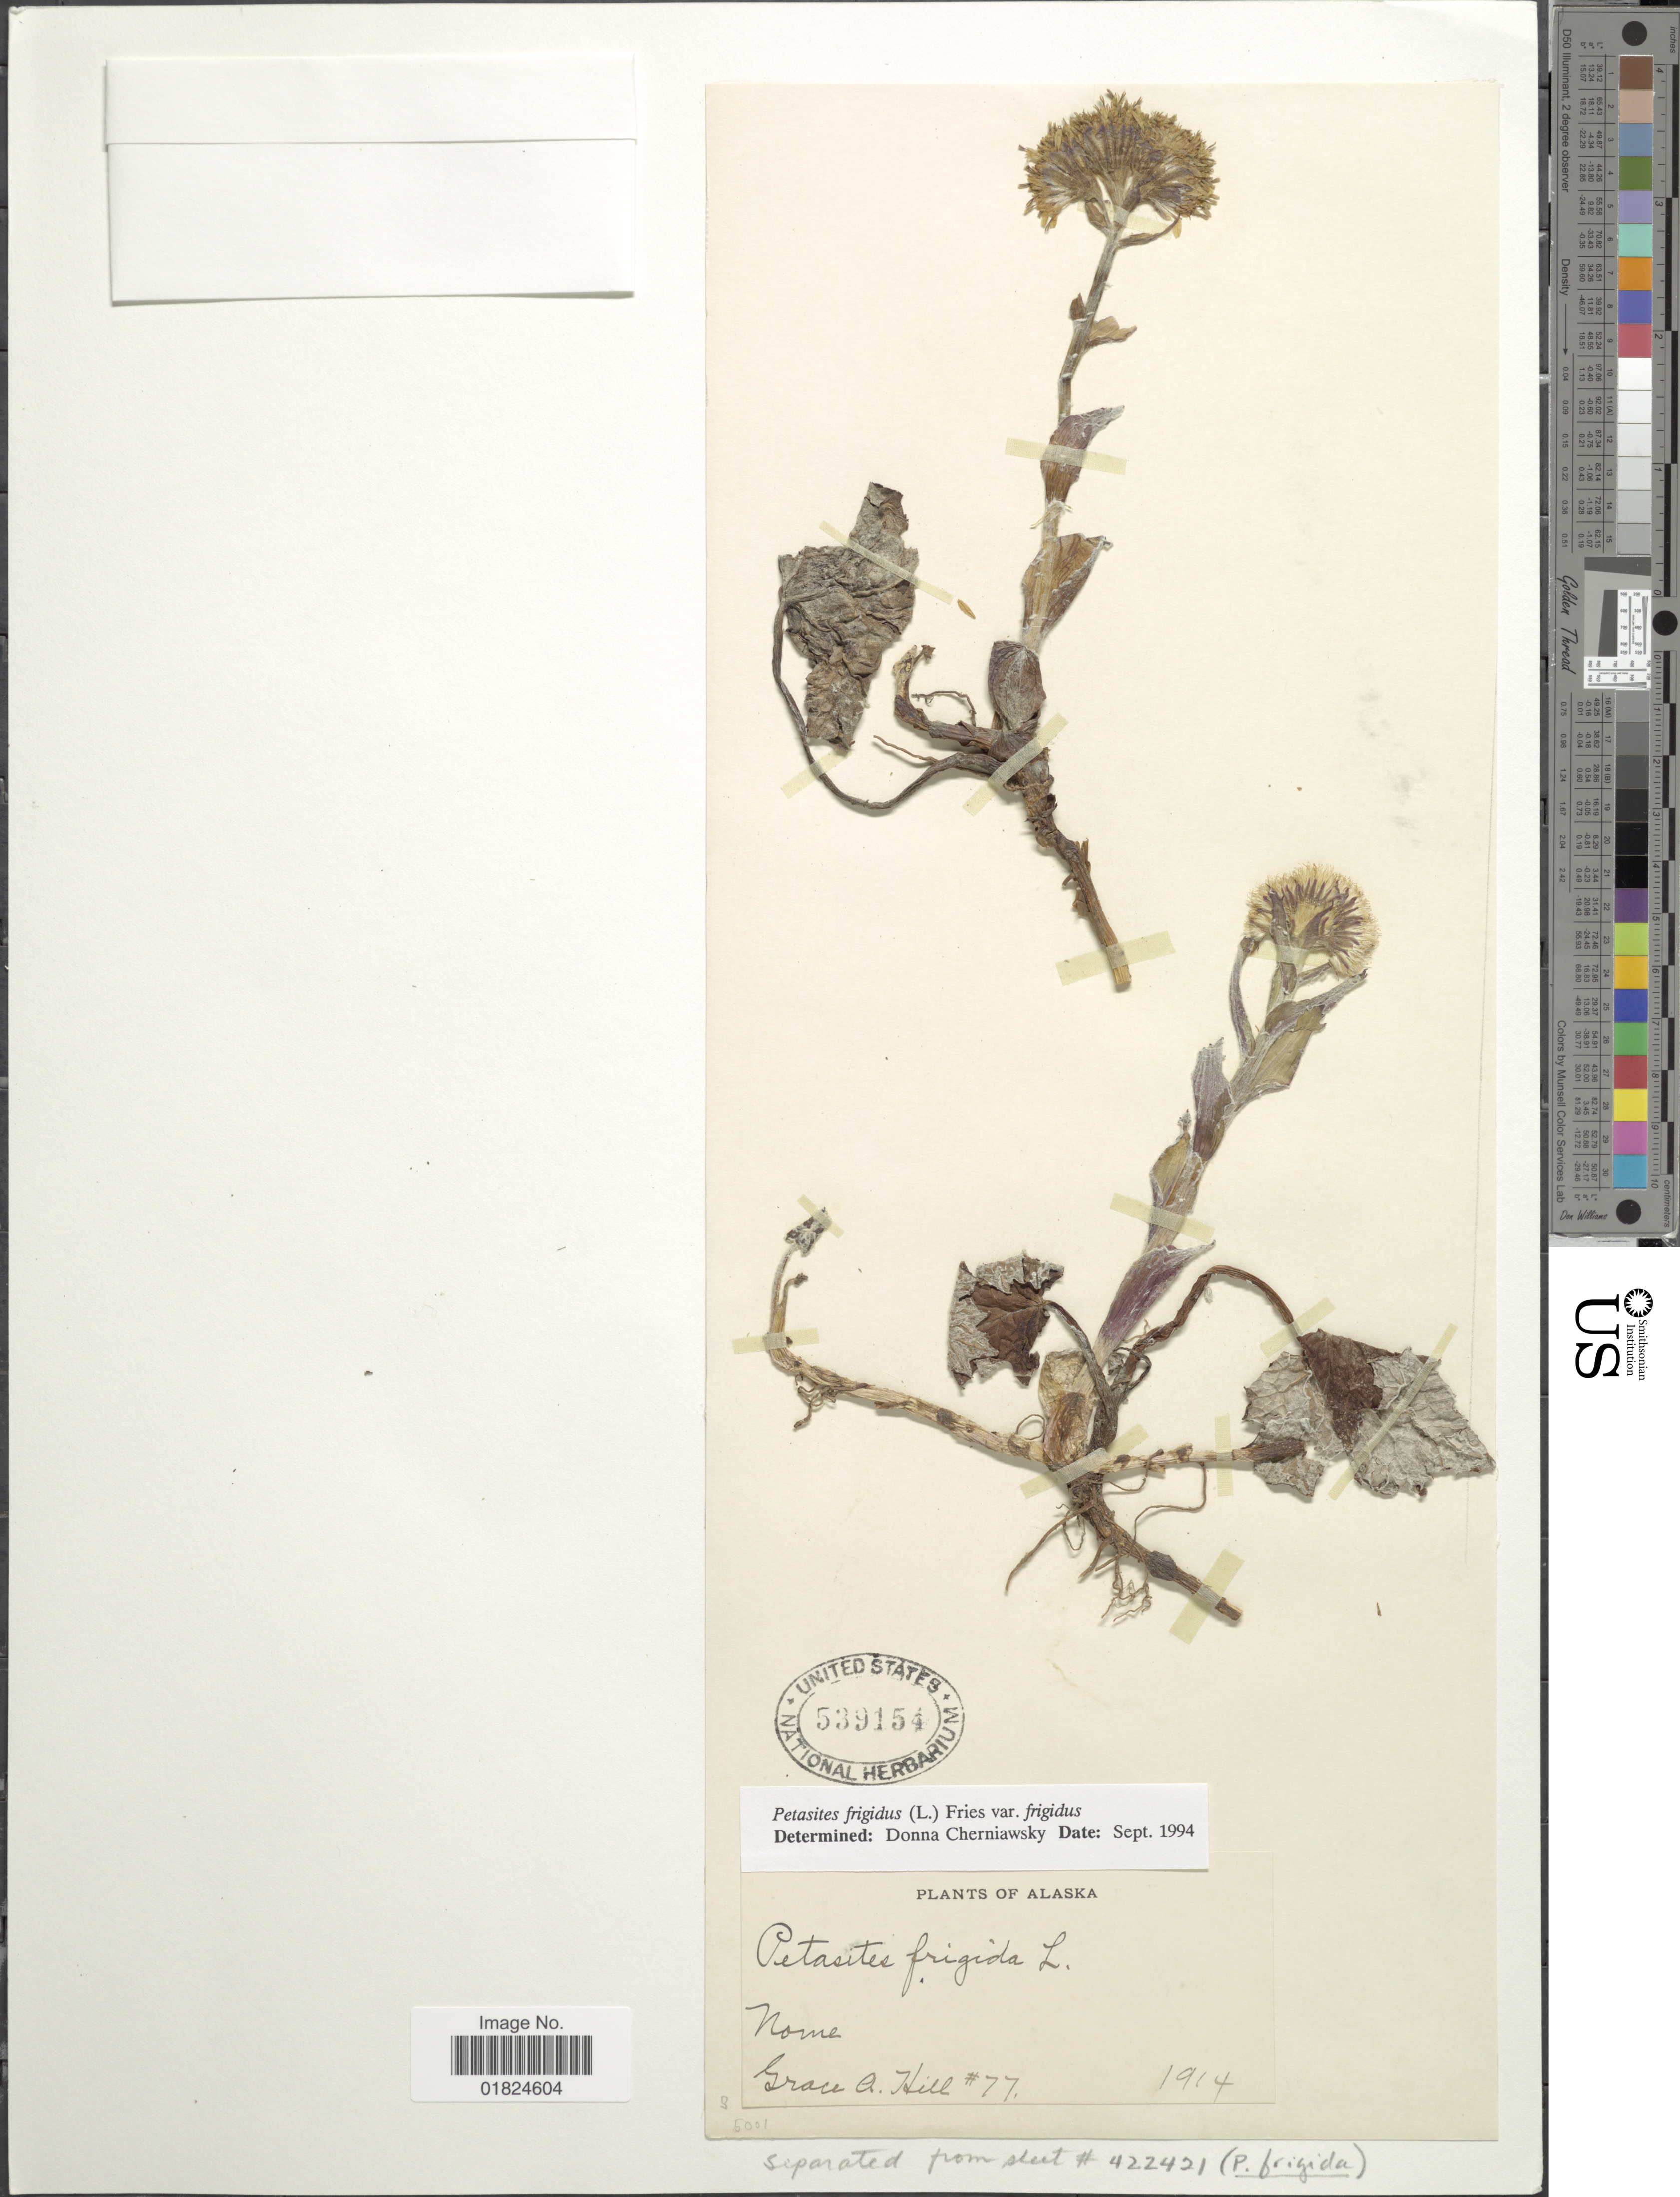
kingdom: Plantae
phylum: Tracheophyta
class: Magnoliopsida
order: Asterales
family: Asteraceae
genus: Petasites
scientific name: Petasites frigidus var. frigidus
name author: (L.) Fr.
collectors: G. A. Hill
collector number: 77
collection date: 1914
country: United States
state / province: Alaska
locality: Nome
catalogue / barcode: US 539154